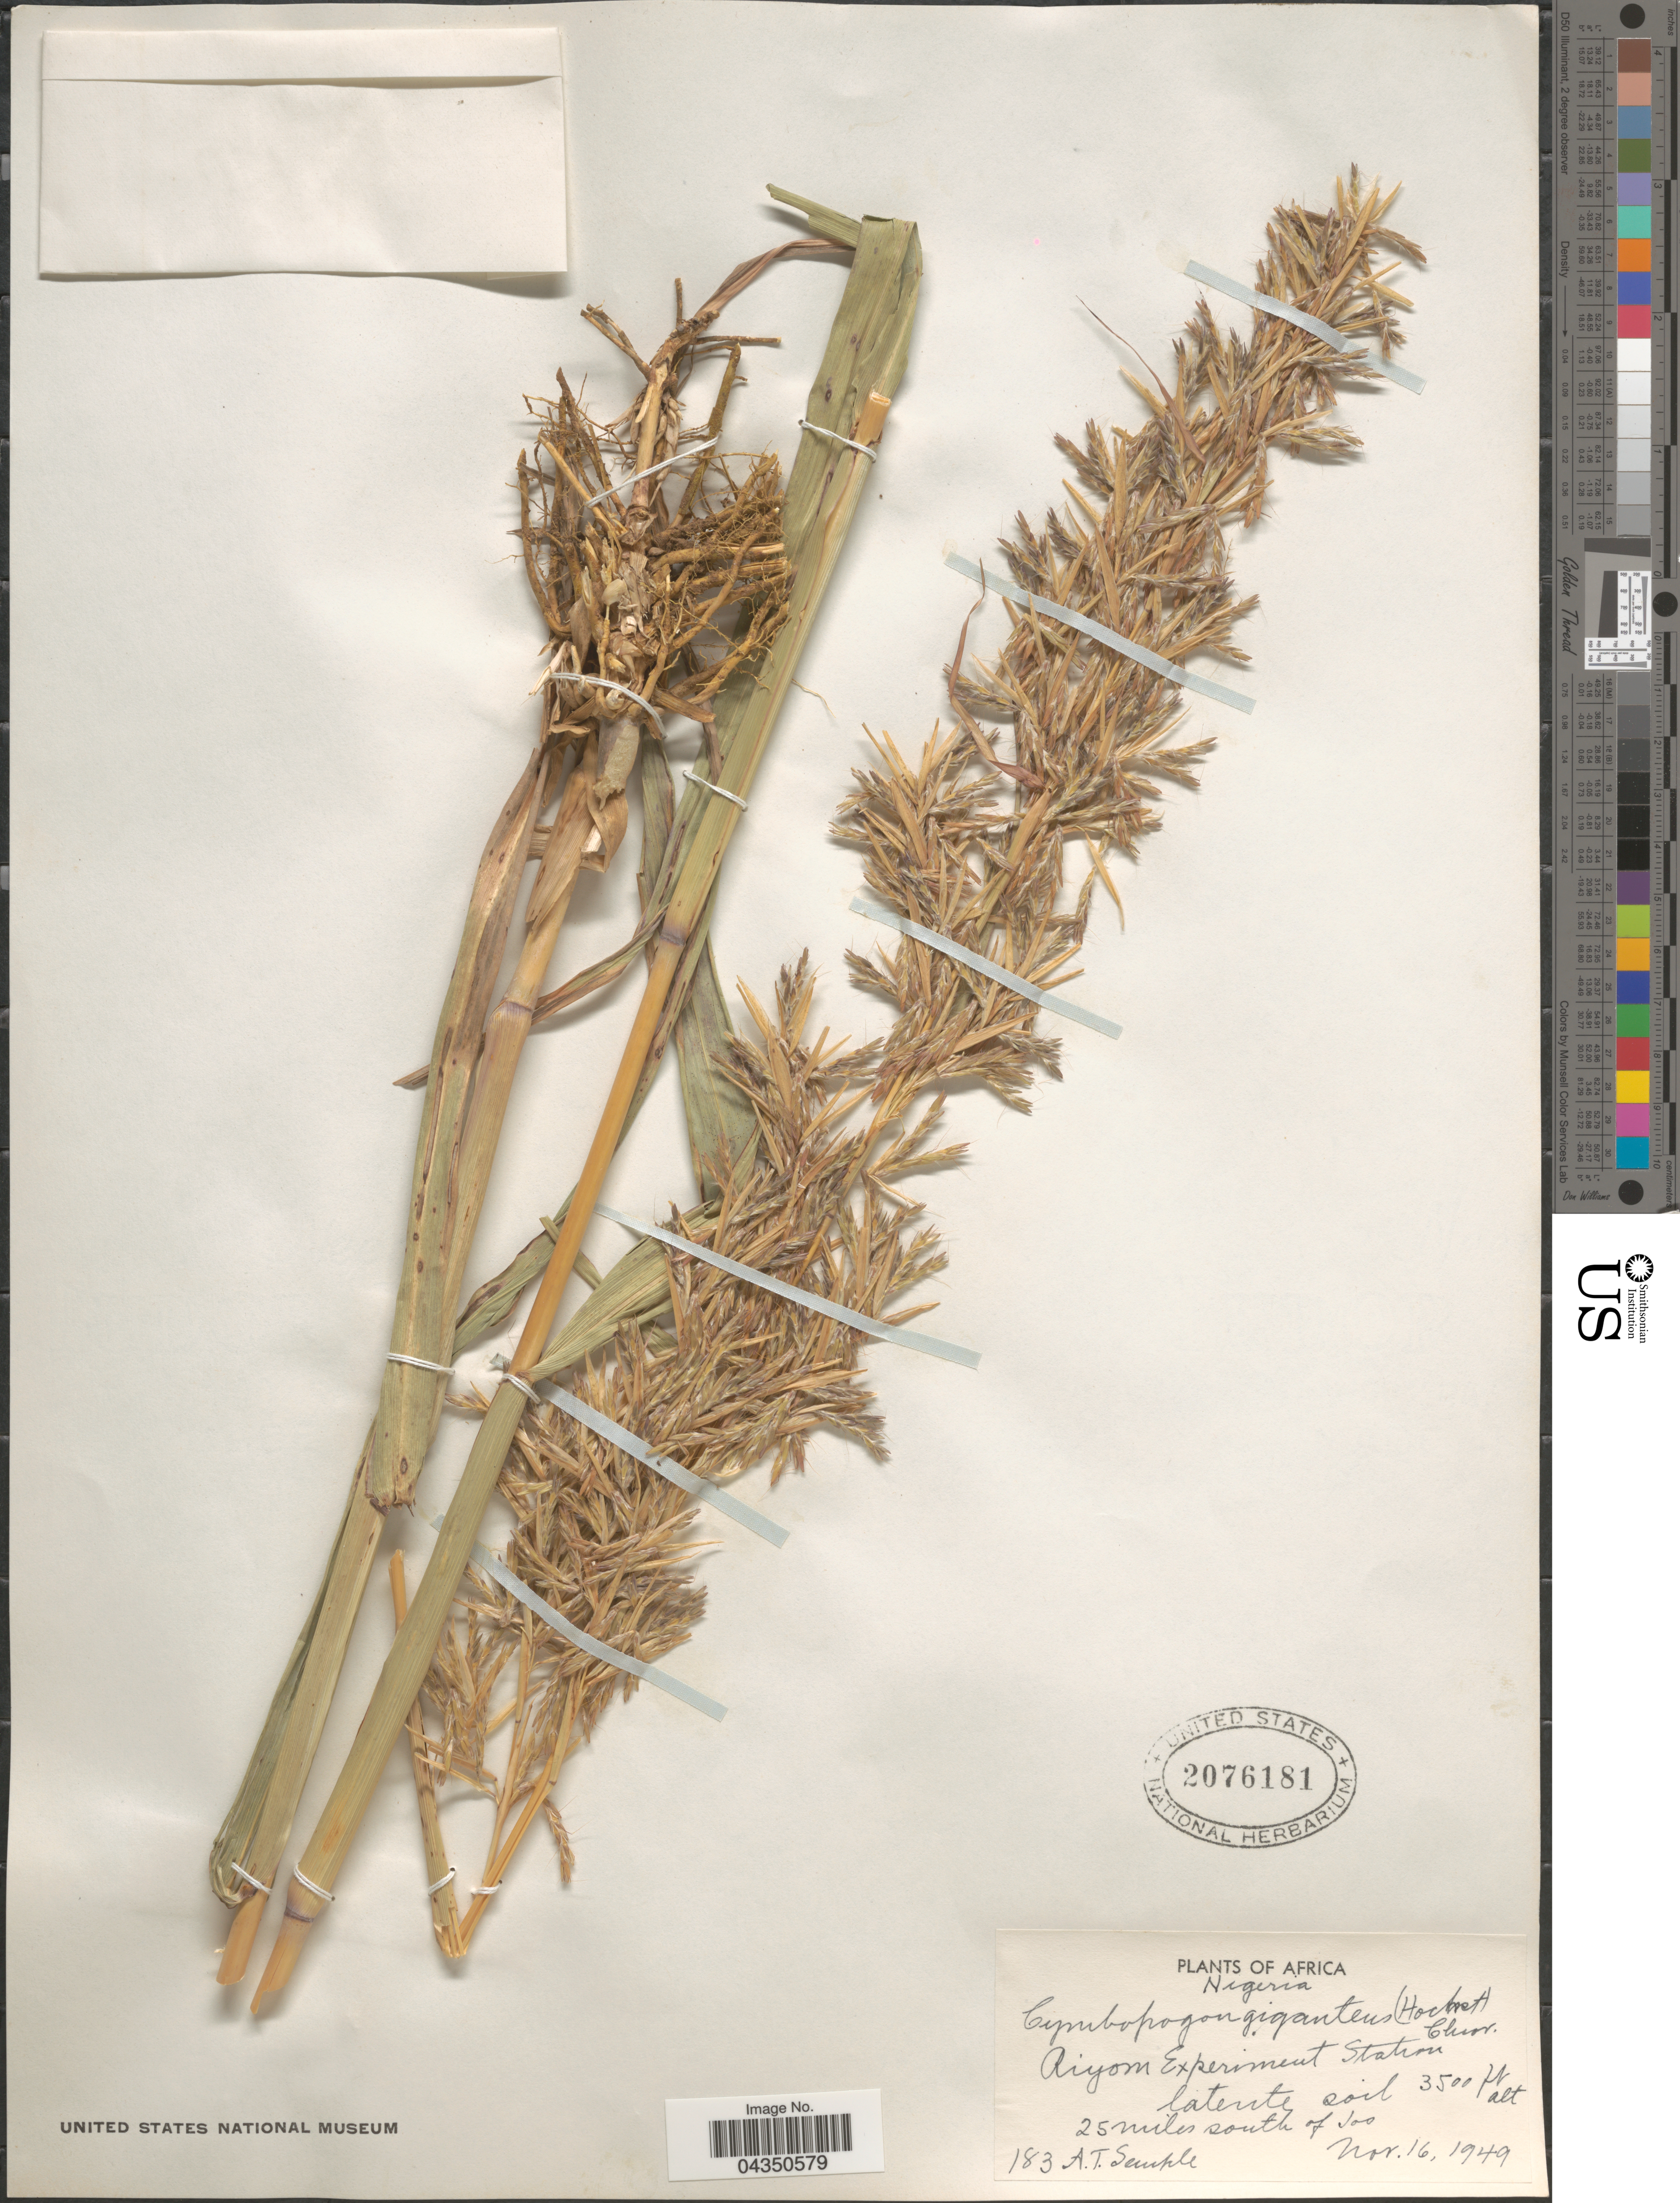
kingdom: Plantae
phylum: Tracheophyta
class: Liliopsida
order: Poales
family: Poaceae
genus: Cymbopogon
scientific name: Cymbopogon giganteus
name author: Chiov.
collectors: A. Semple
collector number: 183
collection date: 1949-11-16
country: Nigeria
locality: Riyom Experiment tation. 25 miles south of Jos.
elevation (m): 1067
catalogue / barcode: US 2076181